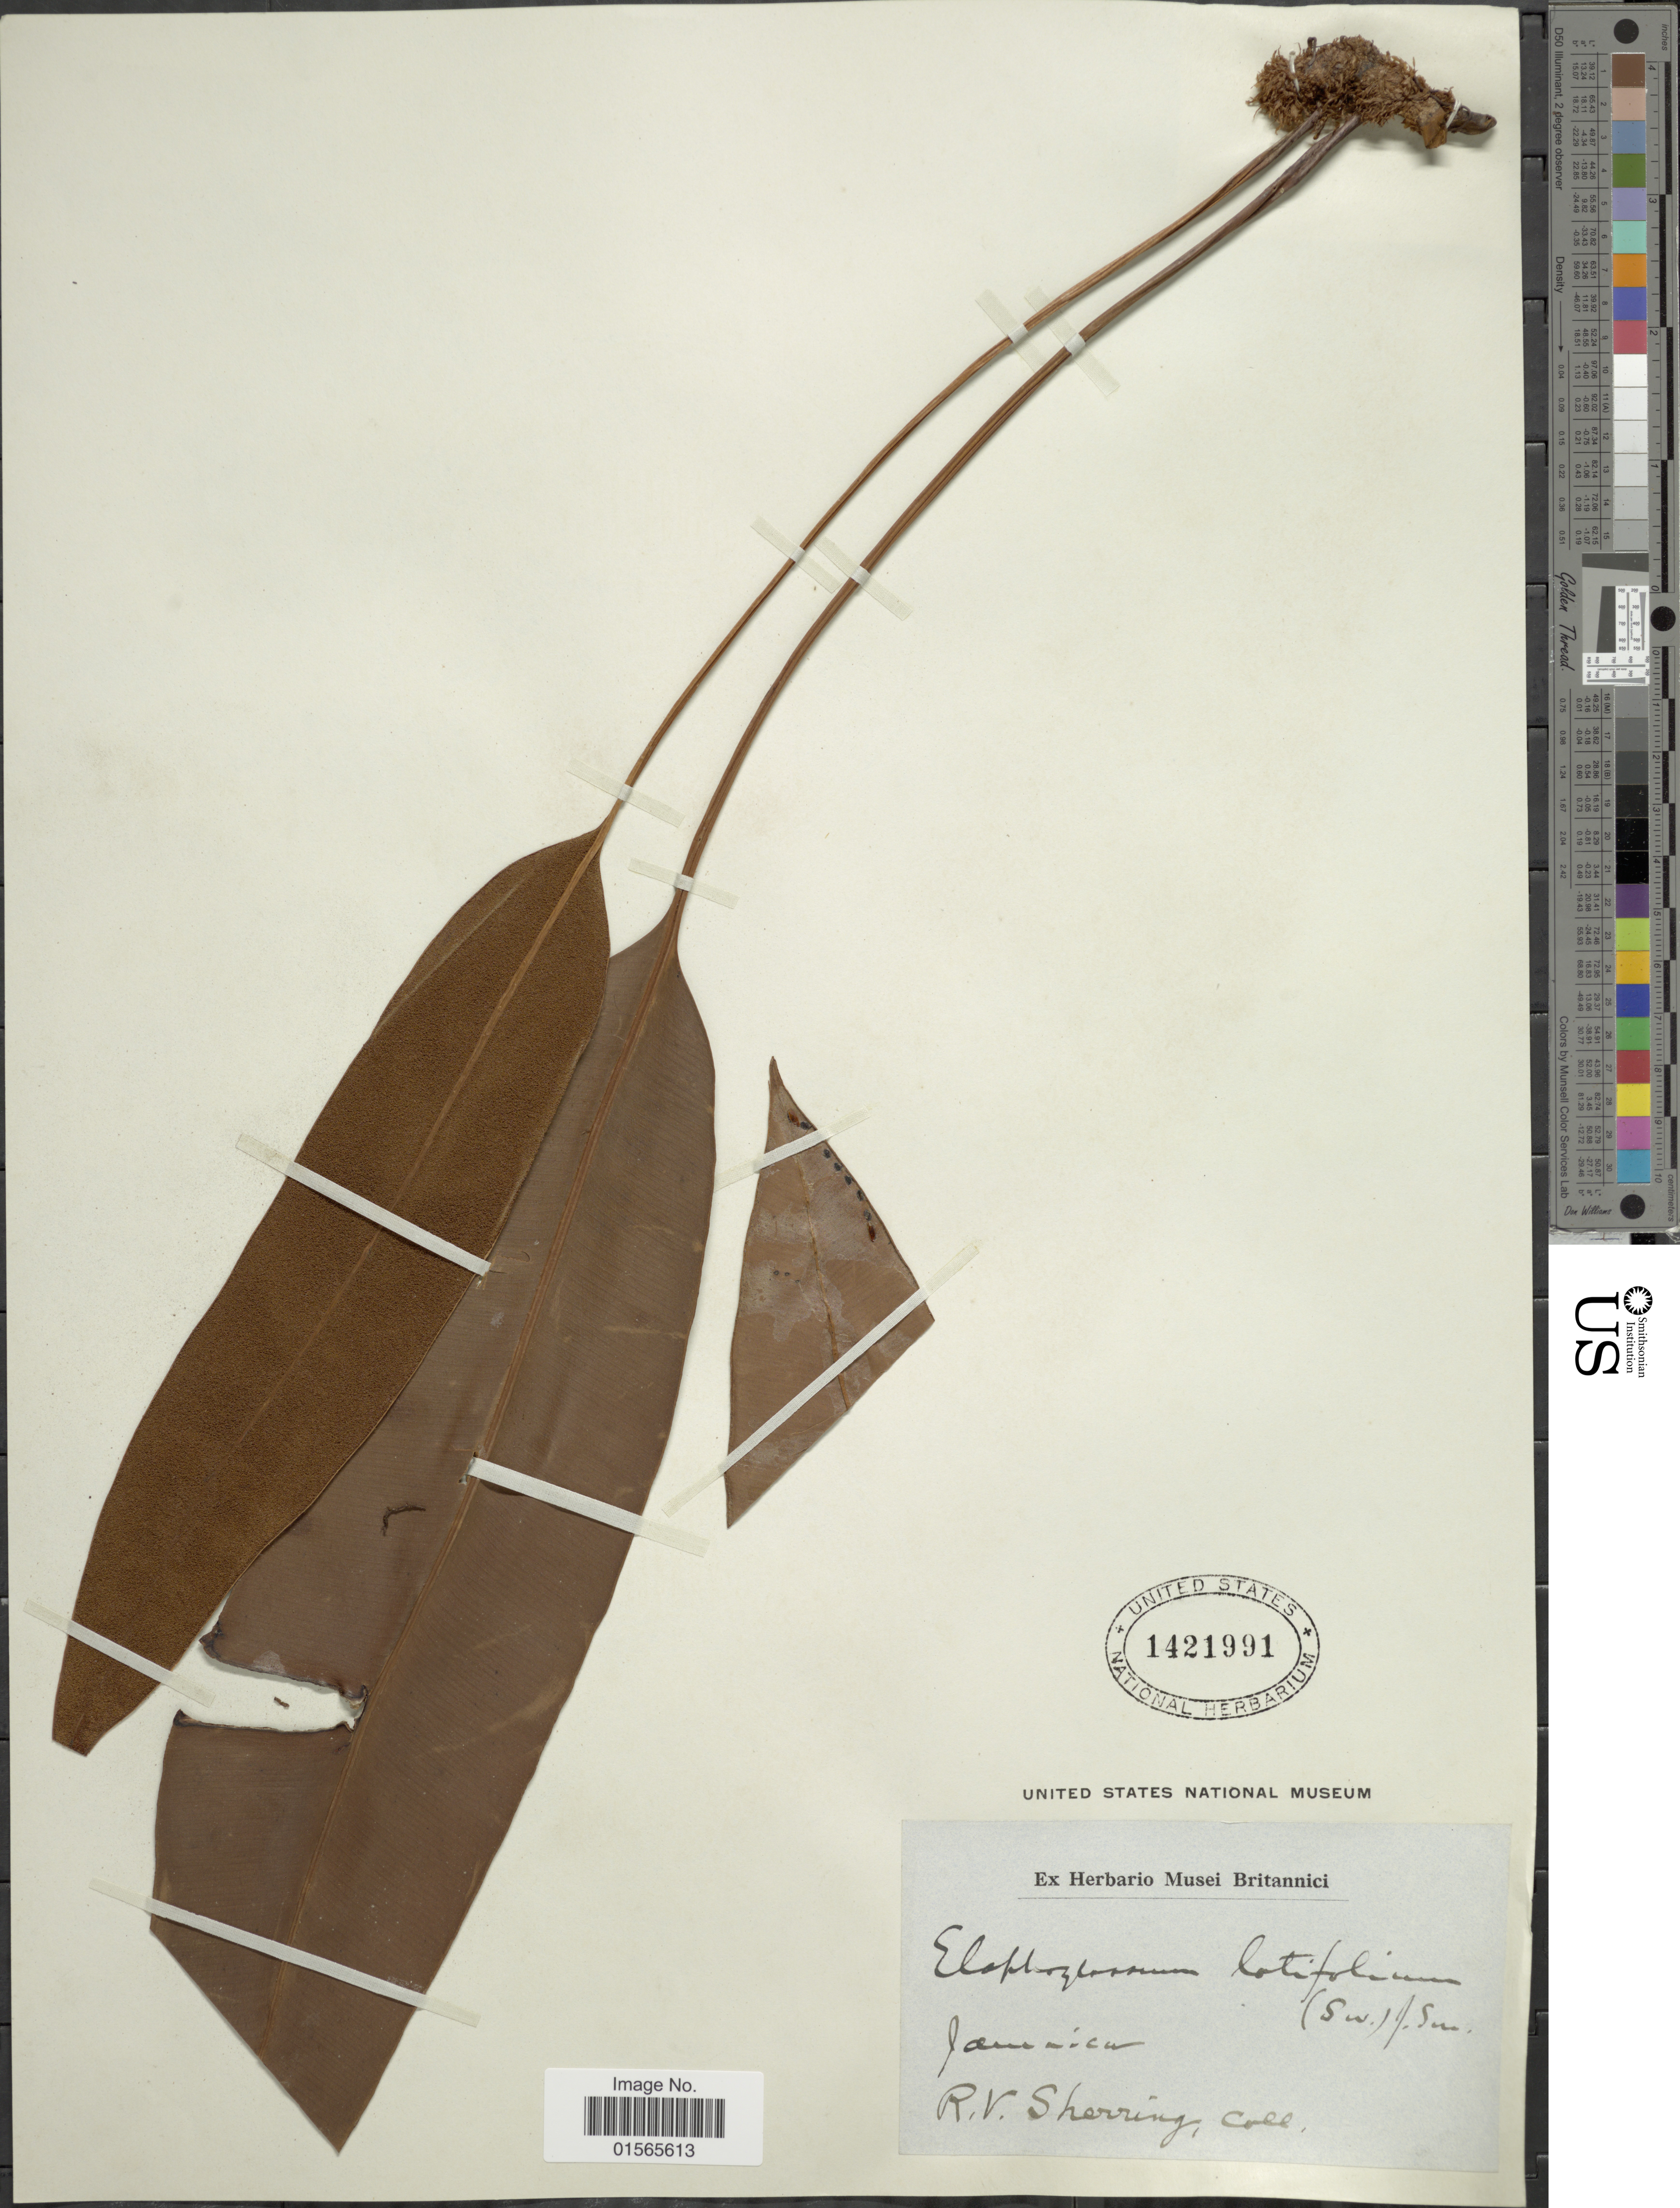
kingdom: Plantae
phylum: Tracheophyta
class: Polypodiopsida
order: Polypodiales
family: Dryopteridaceae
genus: Elaphoglossum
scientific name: Elaphoglossum latifolium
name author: (Sw.) J. Sm.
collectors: R. Sherring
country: Jamaica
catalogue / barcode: US 1421991